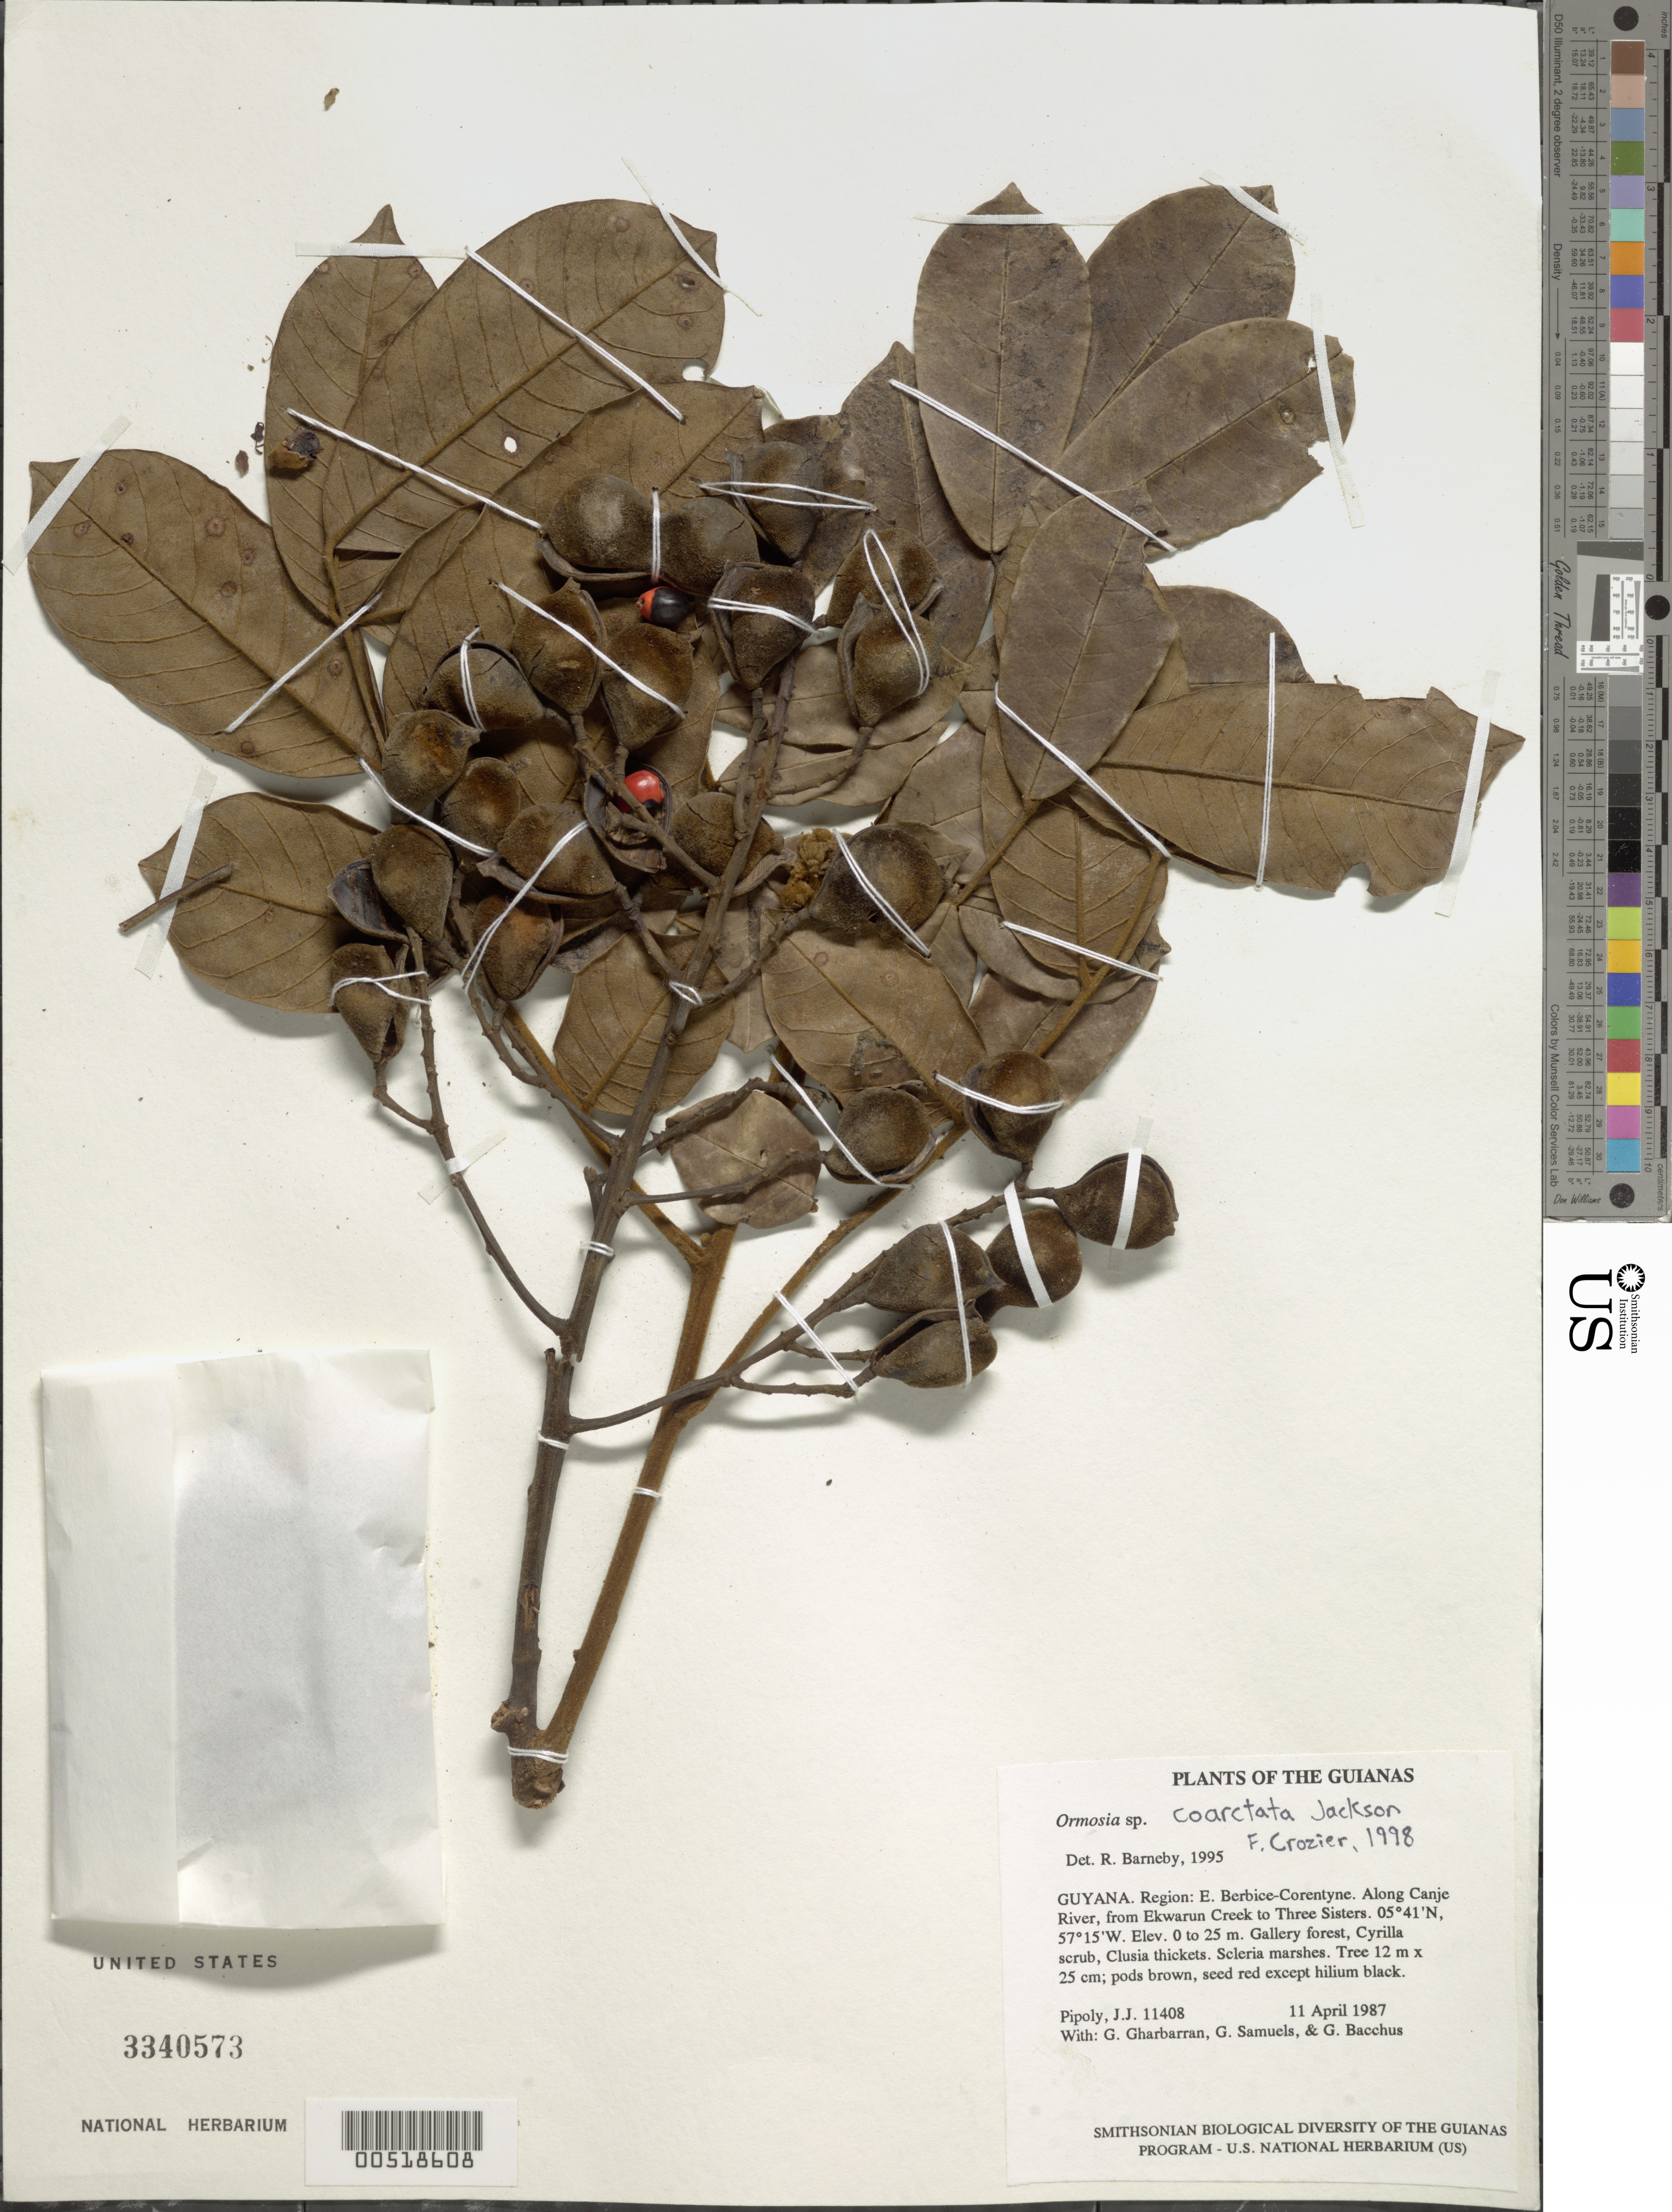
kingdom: Plantae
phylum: Tracheophyta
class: Magnoliopsida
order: Fabales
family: Fabaceae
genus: Ormosia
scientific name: Ormosia coarctata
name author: Jacks.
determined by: Crozier, F.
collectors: J. J. Pipoly, G. Gharbarran, G. Samuels & G. Bacchus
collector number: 11408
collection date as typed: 11 April 1987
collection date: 1987-04-11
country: Guyana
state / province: E. Berbice-Corentyne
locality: Along Canje River, from Ekwarun Creek to Three Sisters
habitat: Gallery forest, Cyrilla scrub, Clusia thickets. Scleria marshes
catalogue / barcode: US 3340573